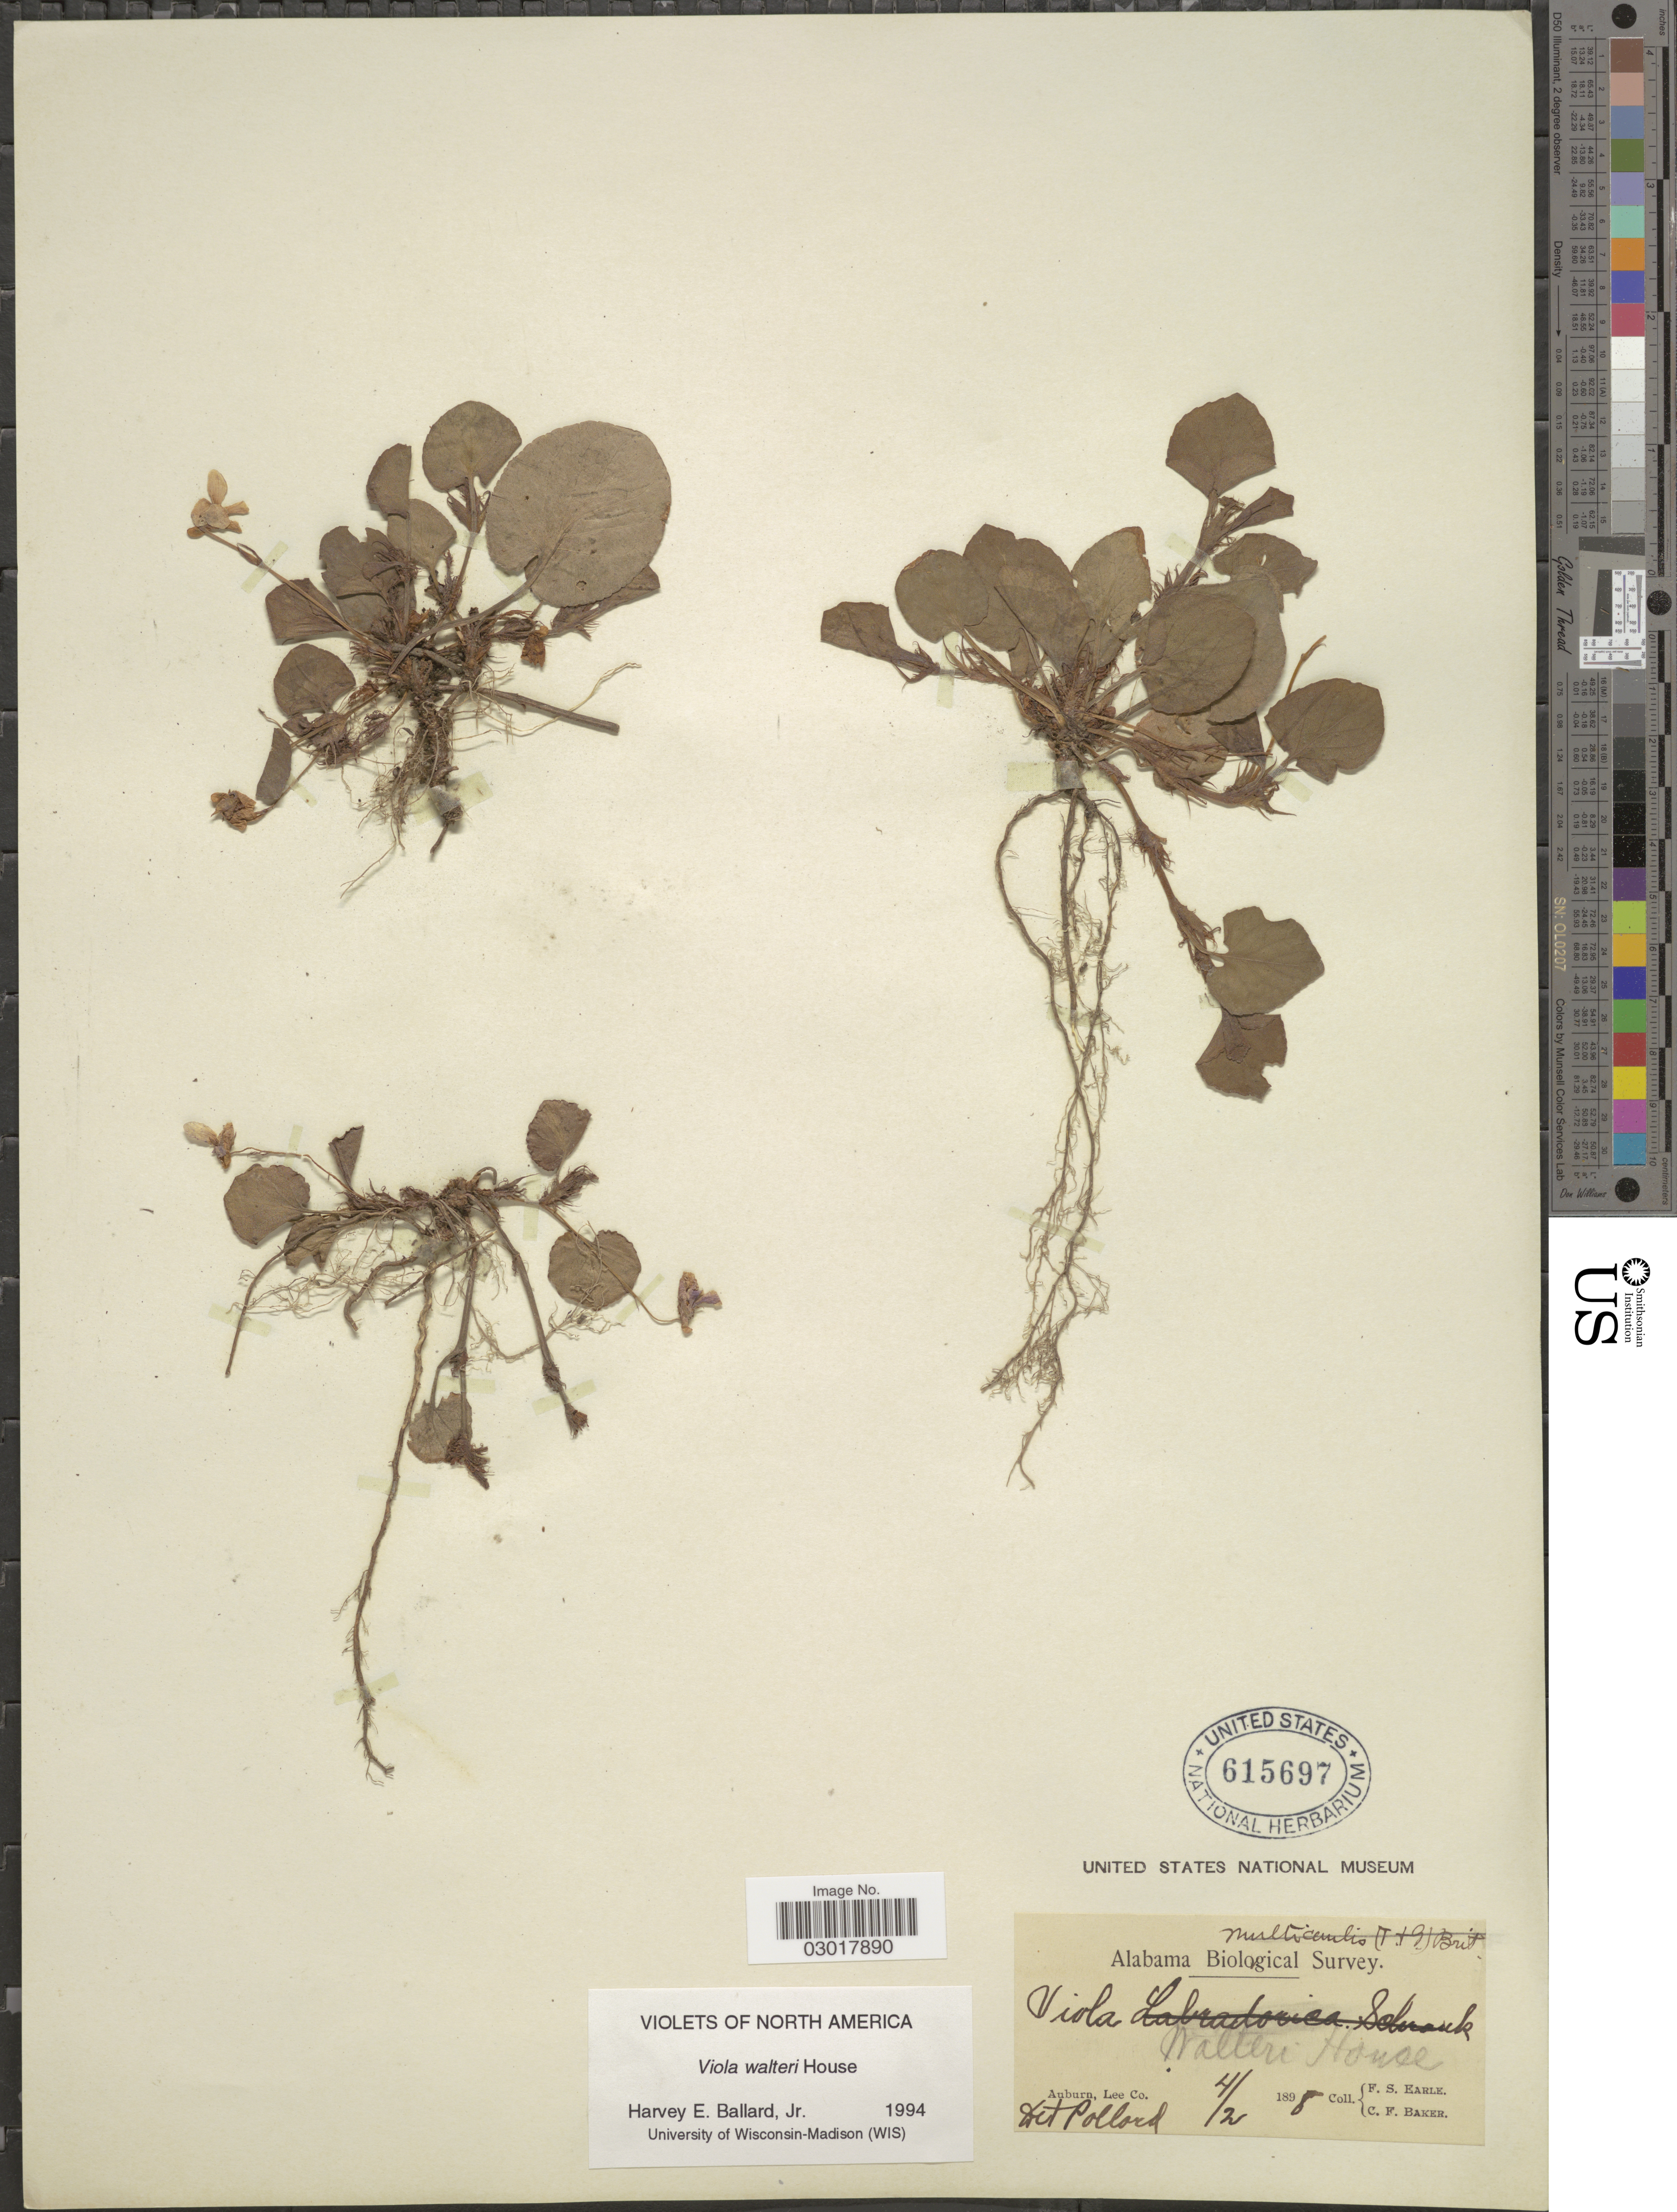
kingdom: Plantae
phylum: Tracheophyta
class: Magnoliopsida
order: Malpighiales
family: Violaceae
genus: Viola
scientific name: Viola walteri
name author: House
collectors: F. S. Earle & C. F. Baker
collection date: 1898-05-02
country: United States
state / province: Alabama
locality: Auburn, Lee Co.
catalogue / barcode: US 615697